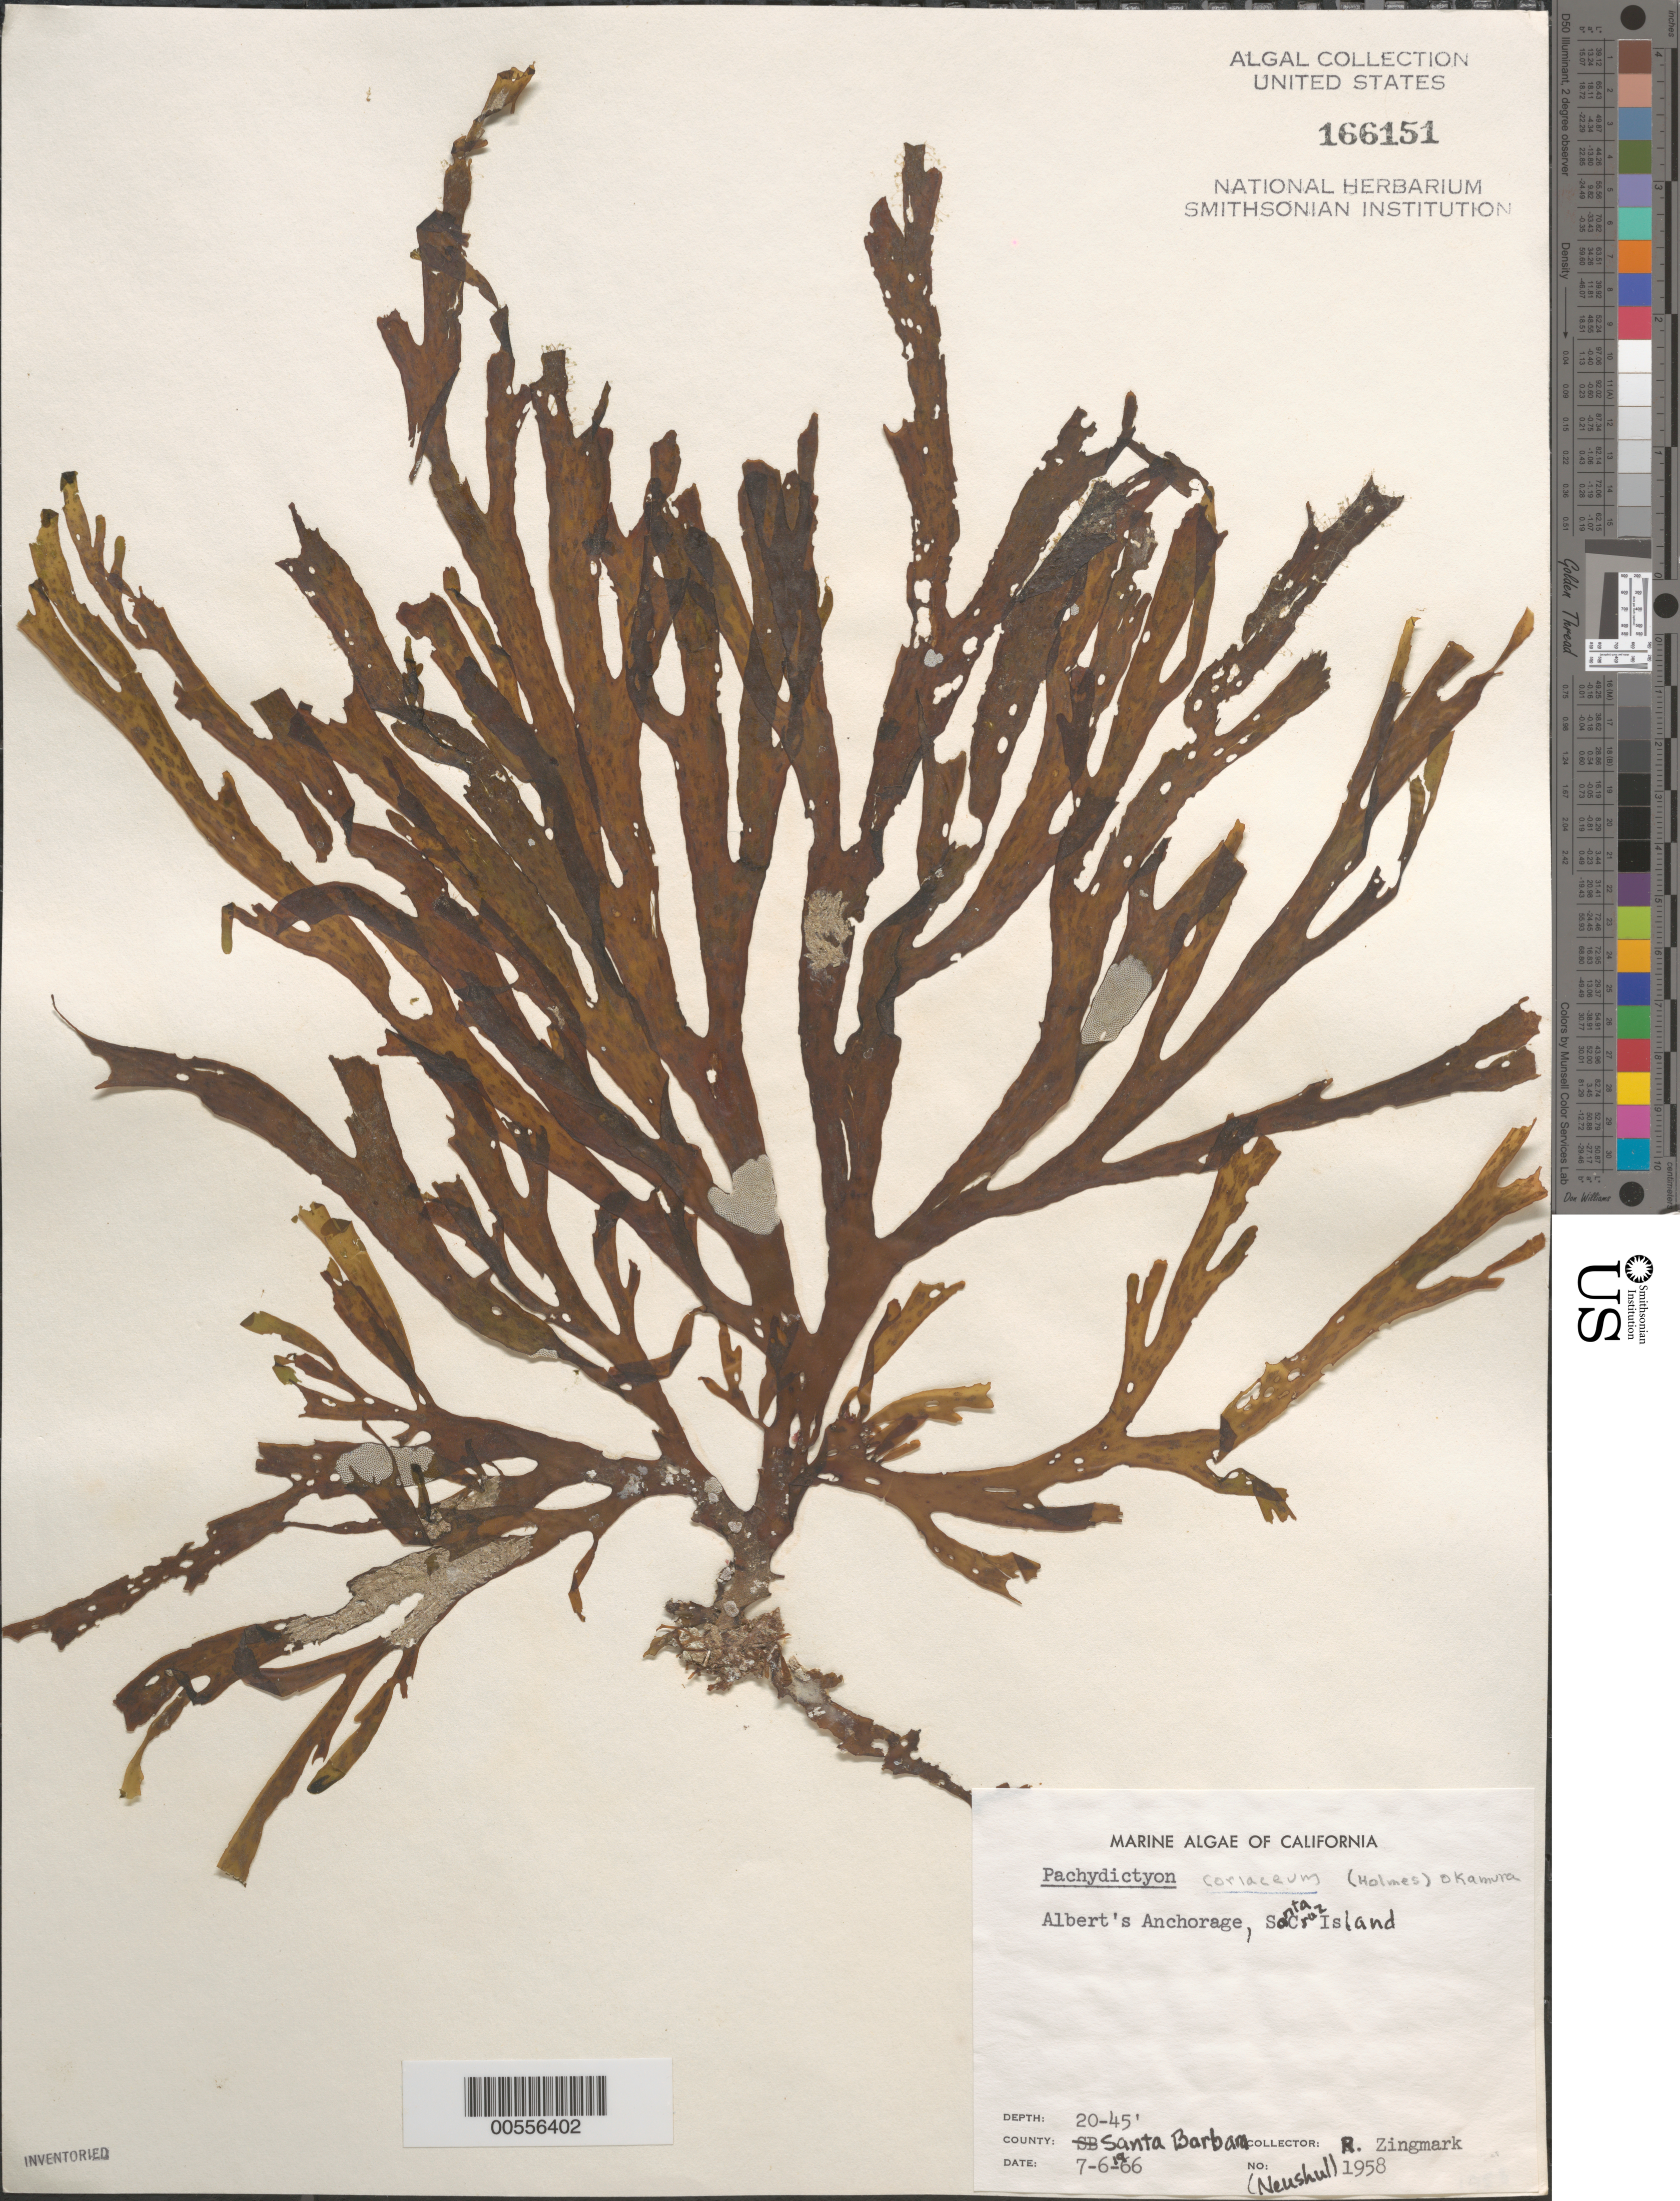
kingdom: Chromista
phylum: Ochrophyta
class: Phaeophyceae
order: Dictyotales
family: Dictyotaceae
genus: Pachydictyon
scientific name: Pachydictyon coriaceum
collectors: R. Zingmark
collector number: Neushul 1958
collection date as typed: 06 Jul 1966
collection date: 1966-07-06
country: United States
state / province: California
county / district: Santa Barbara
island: Santa Cruz Island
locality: Albert's Anchorage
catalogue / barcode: US 166151